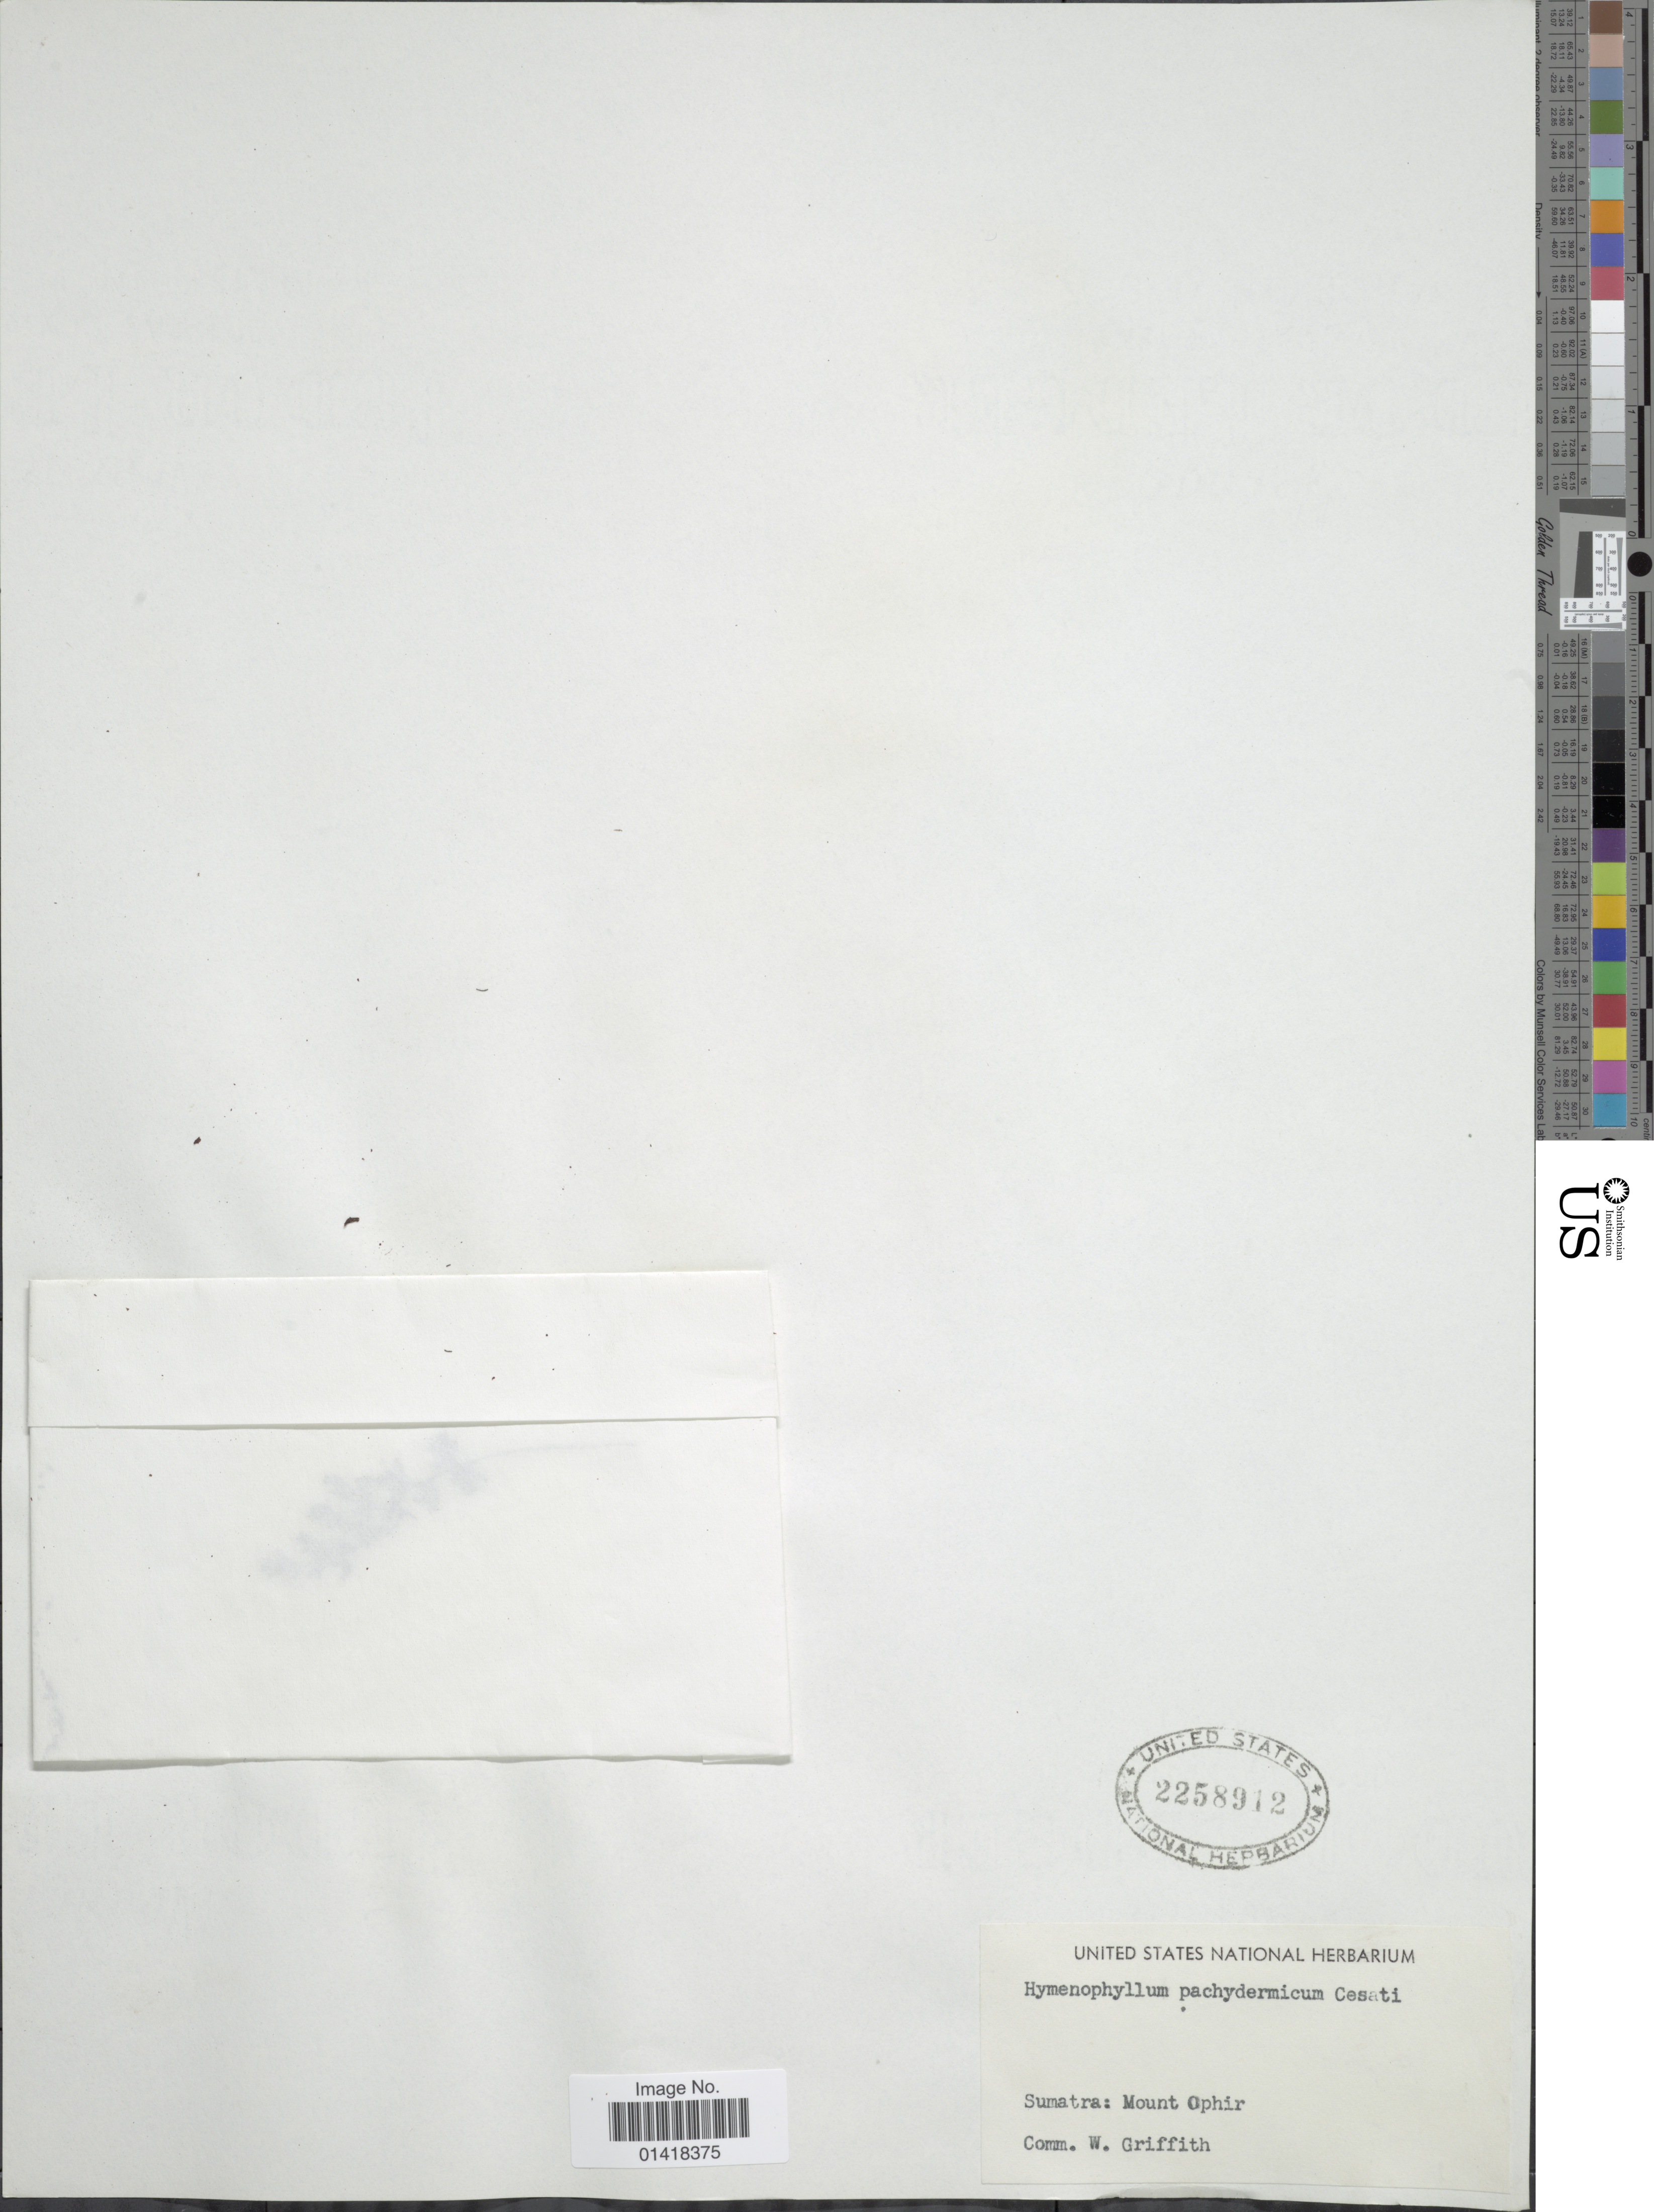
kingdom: Plantae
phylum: Tracheophyta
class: Polypodiopsida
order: Hymenophyllales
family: Hymenophyllaceae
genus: Hymenophyllum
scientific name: Hymenophyllum pachydermicum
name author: Ces.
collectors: W. Griffith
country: Indonesia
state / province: Sumatra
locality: Mount Ophir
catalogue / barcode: US 2258912